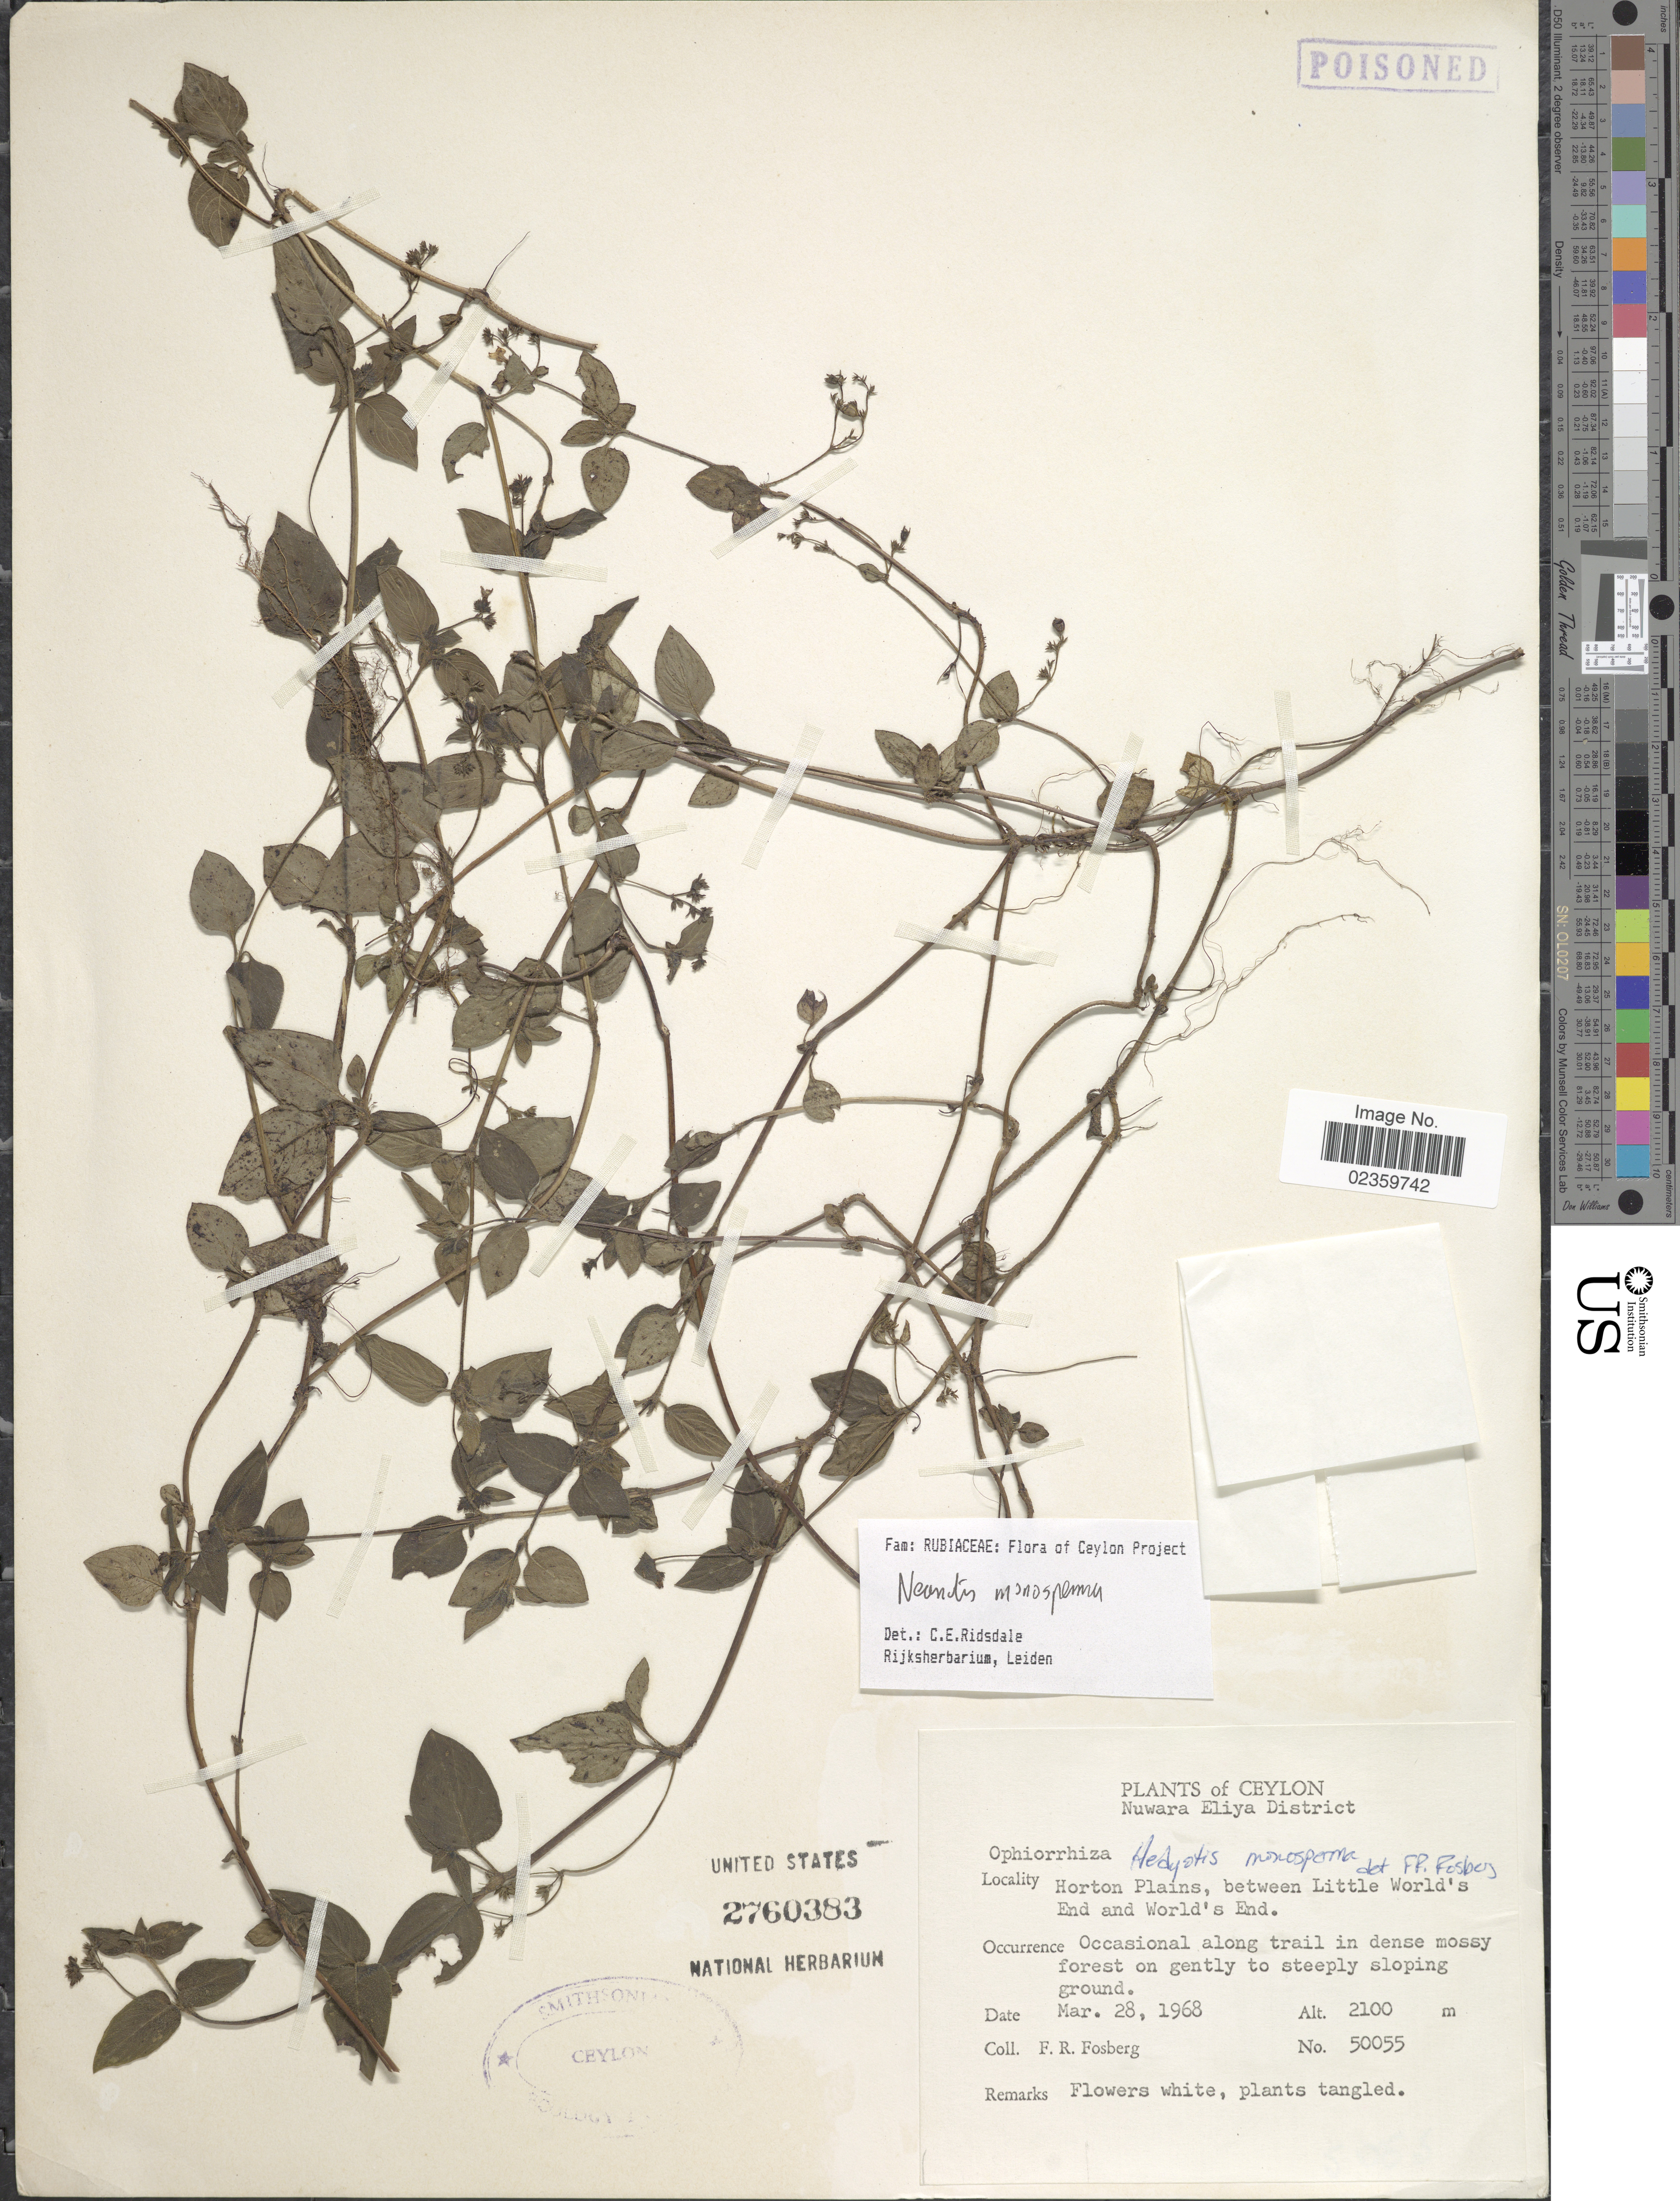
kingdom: Plantae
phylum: Tracheophyta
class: Magnoliopsida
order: Gentianales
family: Rubiaceae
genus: Neanotis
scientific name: Neanotis monosperma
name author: (Wight & Arn.) W.H. Lewis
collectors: F. R. Fosberg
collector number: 50055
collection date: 1968-03-28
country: Sri Lanka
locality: Ceylon, Nuwara Eliya District, Horton Plains, between Little World's End and World's End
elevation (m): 2100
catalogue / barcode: US 2760383